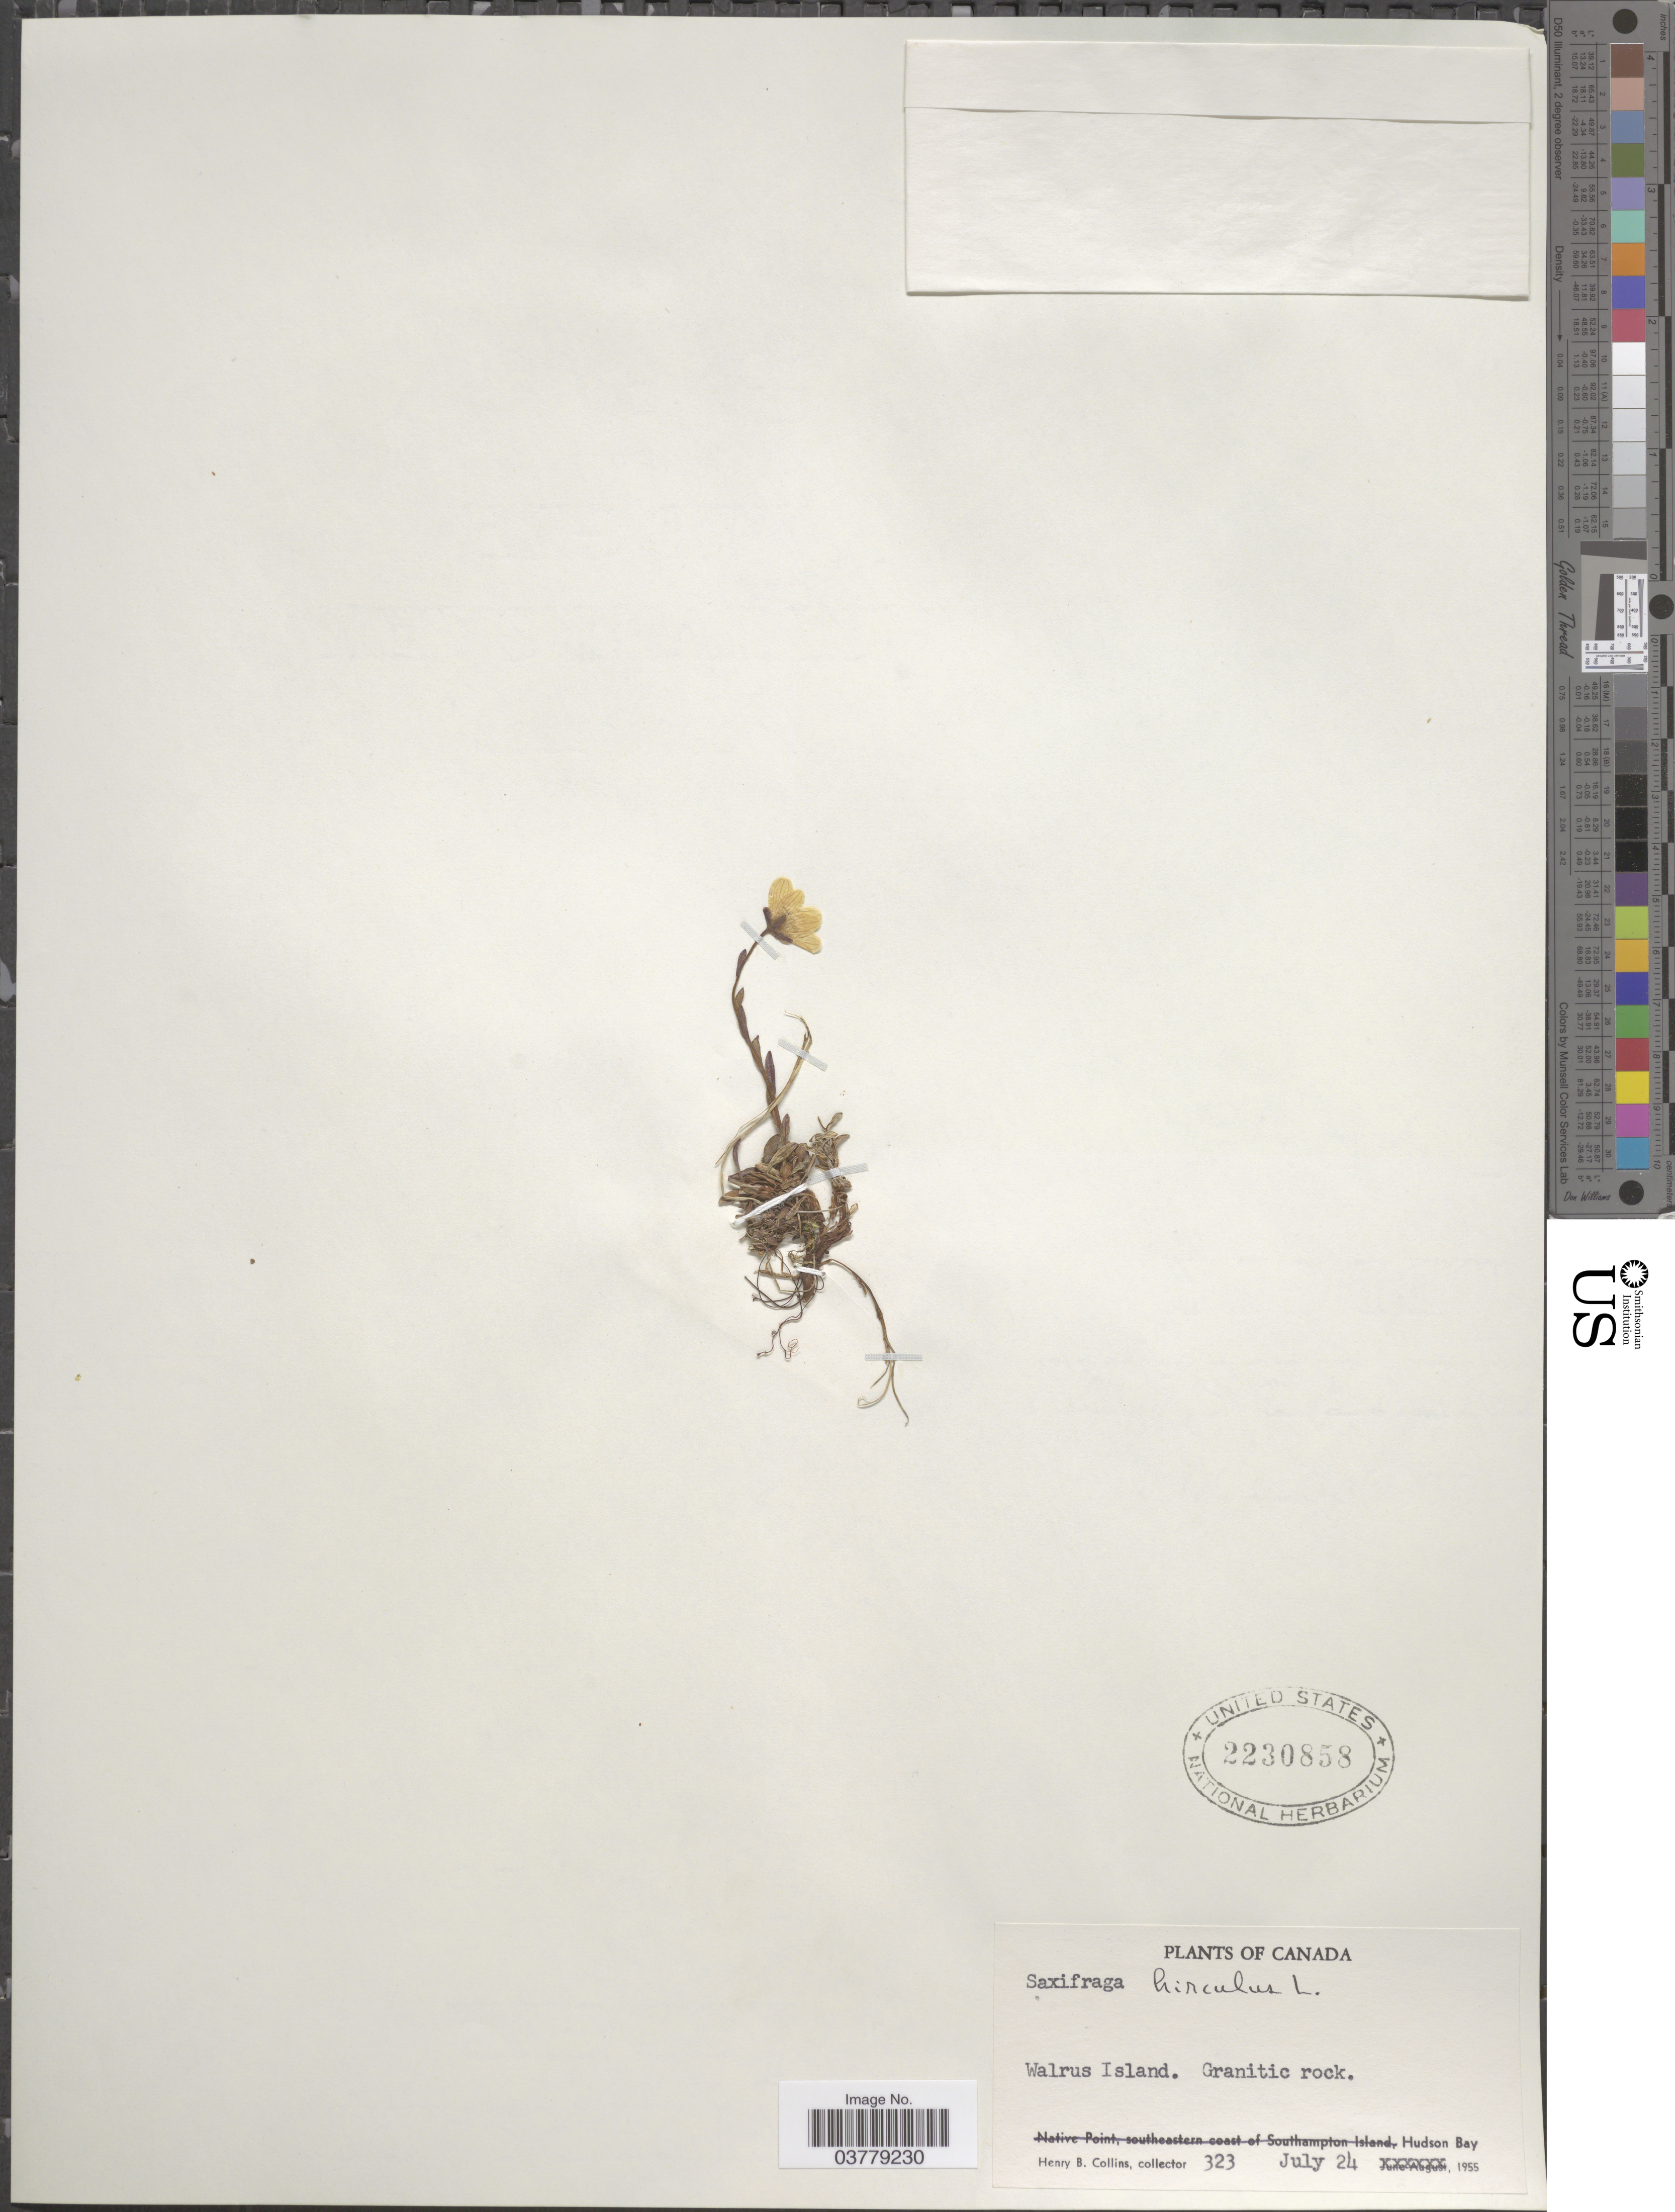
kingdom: Plantae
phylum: Tracheophyta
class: Magnoliopsida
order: Saxifragales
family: Saxifragaceae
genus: Saxifraga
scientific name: Saxifraga hirculus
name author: L.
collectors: H. Collins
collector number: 323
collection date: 1955-07-24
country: Canada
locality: Walrus Island. Hudson Bay.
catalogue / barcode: US 2230858